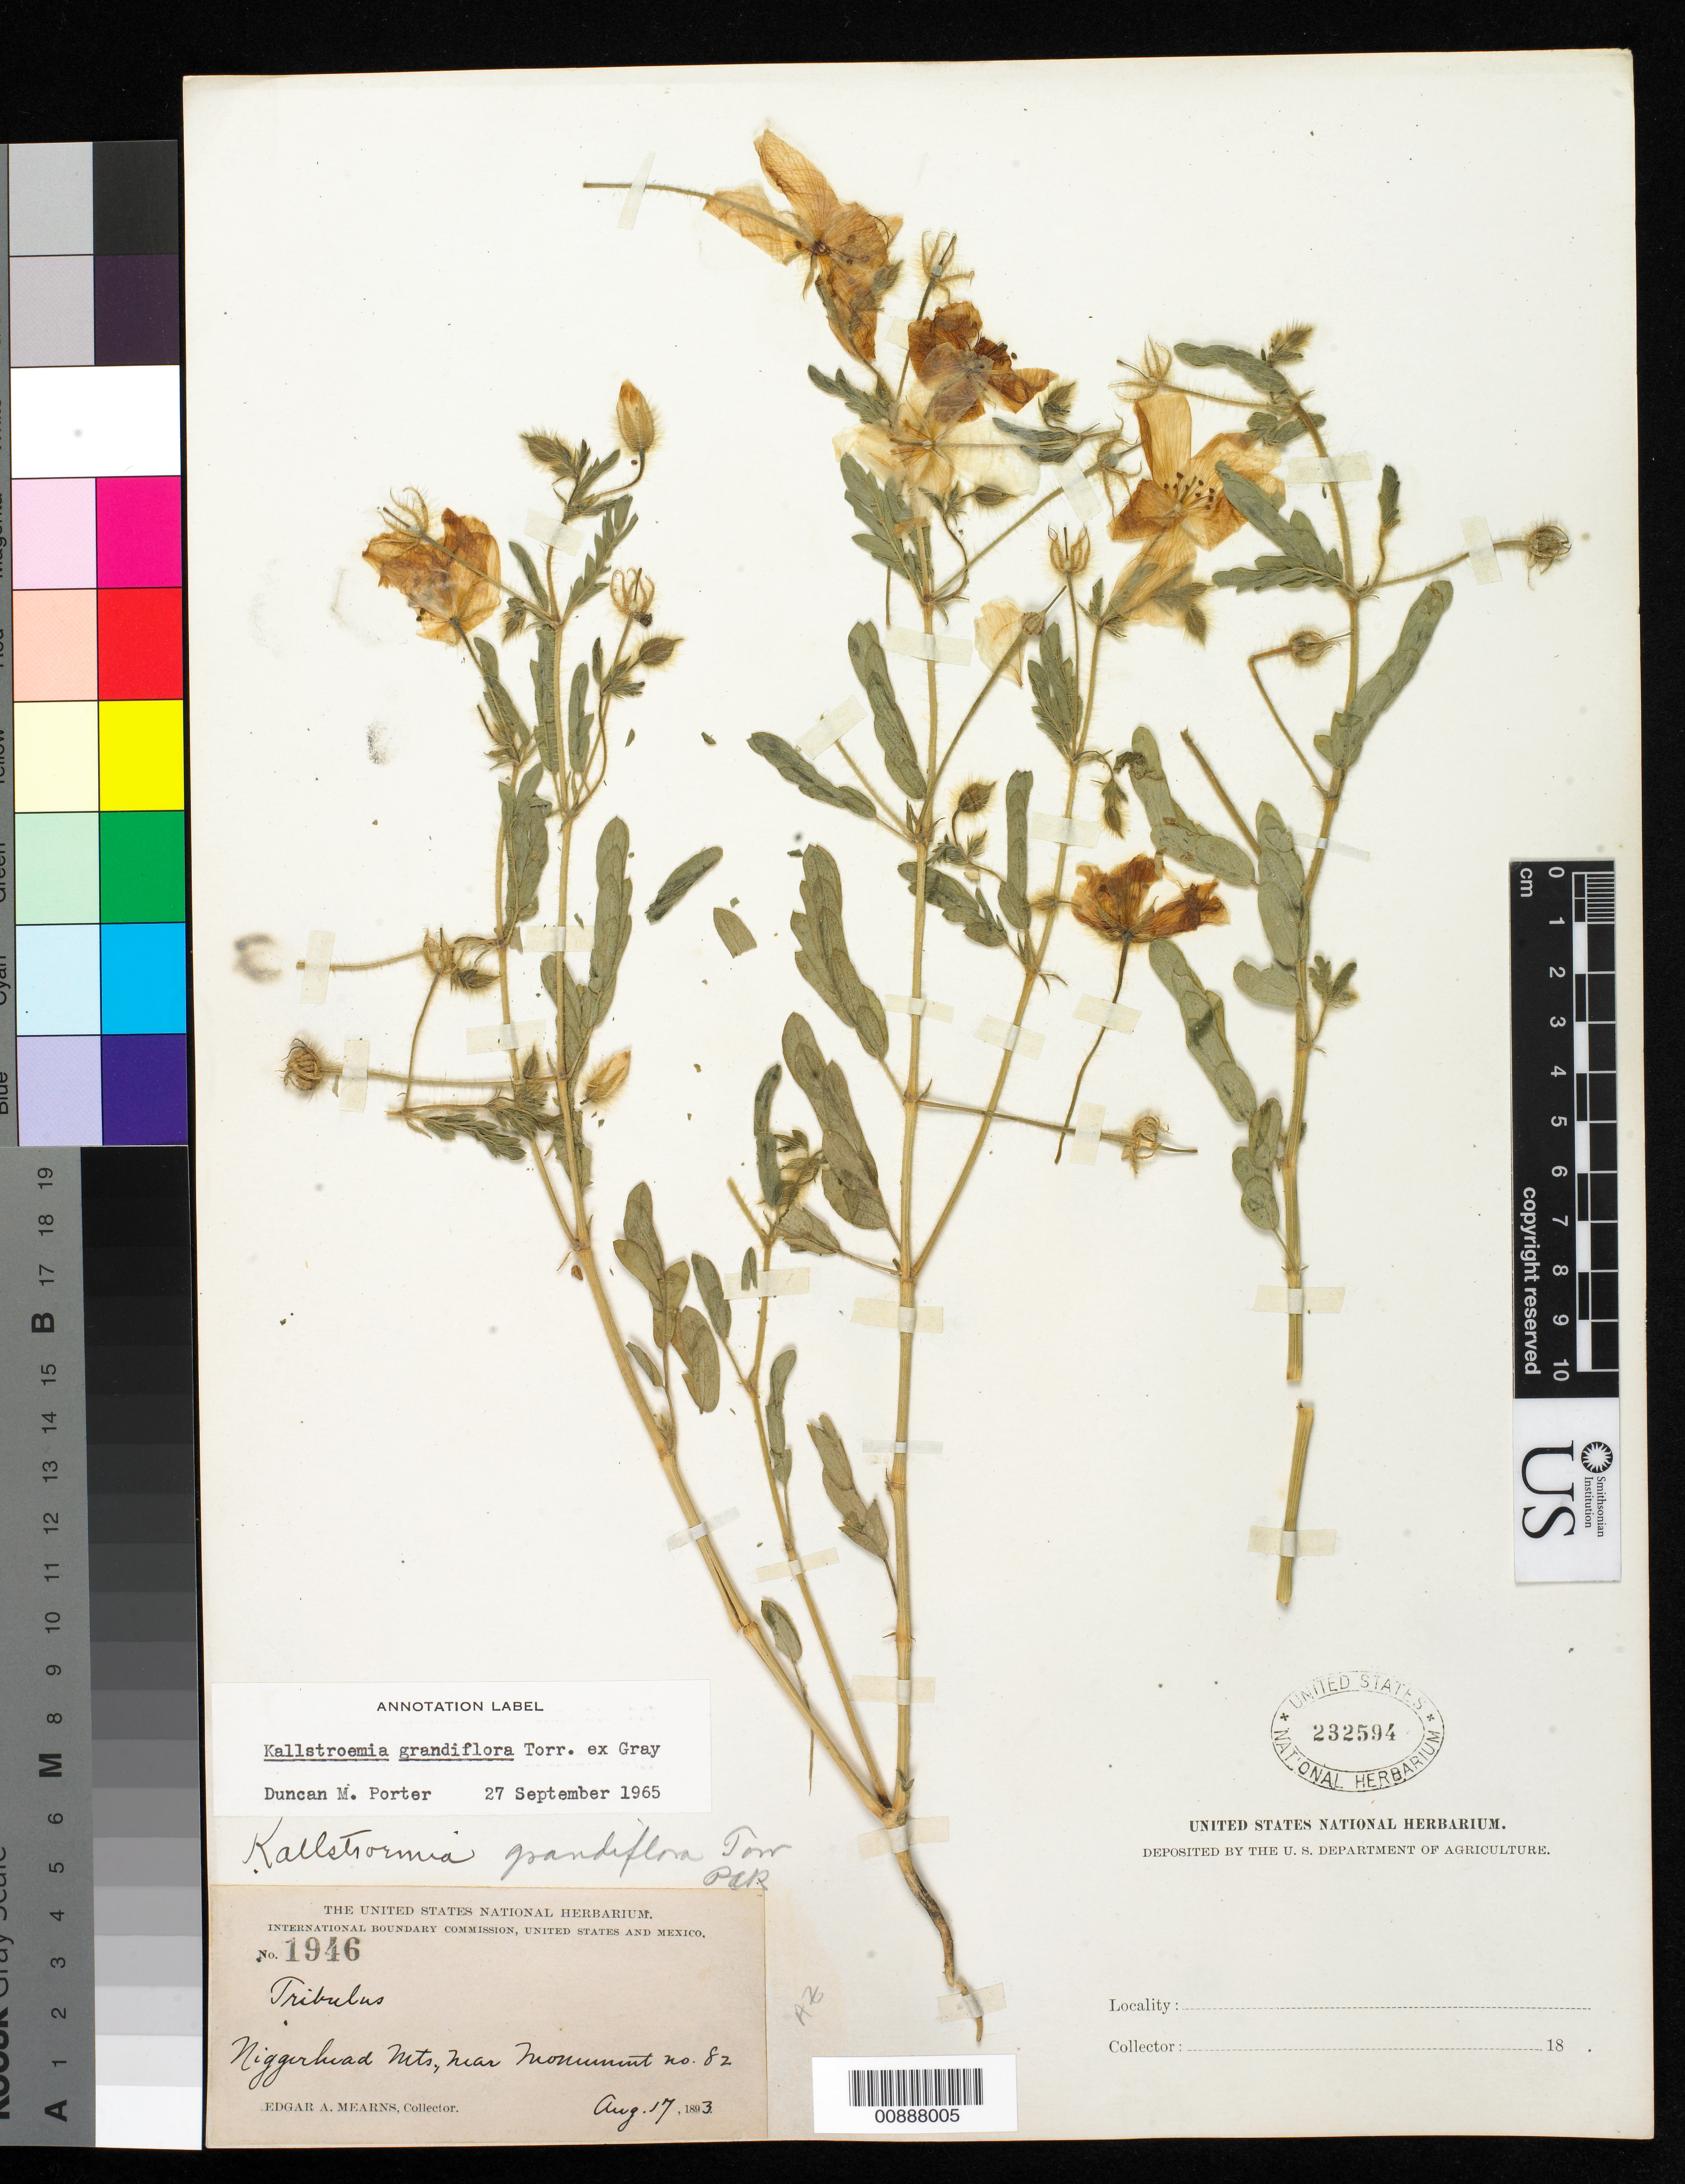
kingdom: Plantae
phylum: Tracheophyta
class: Magnoliopsida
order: Zygophyllales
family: Zygophyllaceae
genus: Kallstroemia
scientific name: Kallstroemia grandiflora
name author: Torr. ex A. Gray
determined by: Porter, D. M.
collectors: E. A. Mearns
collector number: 1946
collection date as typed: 17 Aug 1893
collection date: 1893-08-17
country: United States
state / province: Arizona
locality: Niggerhead Mts., near Monument no. 82.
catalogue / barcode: US 232594